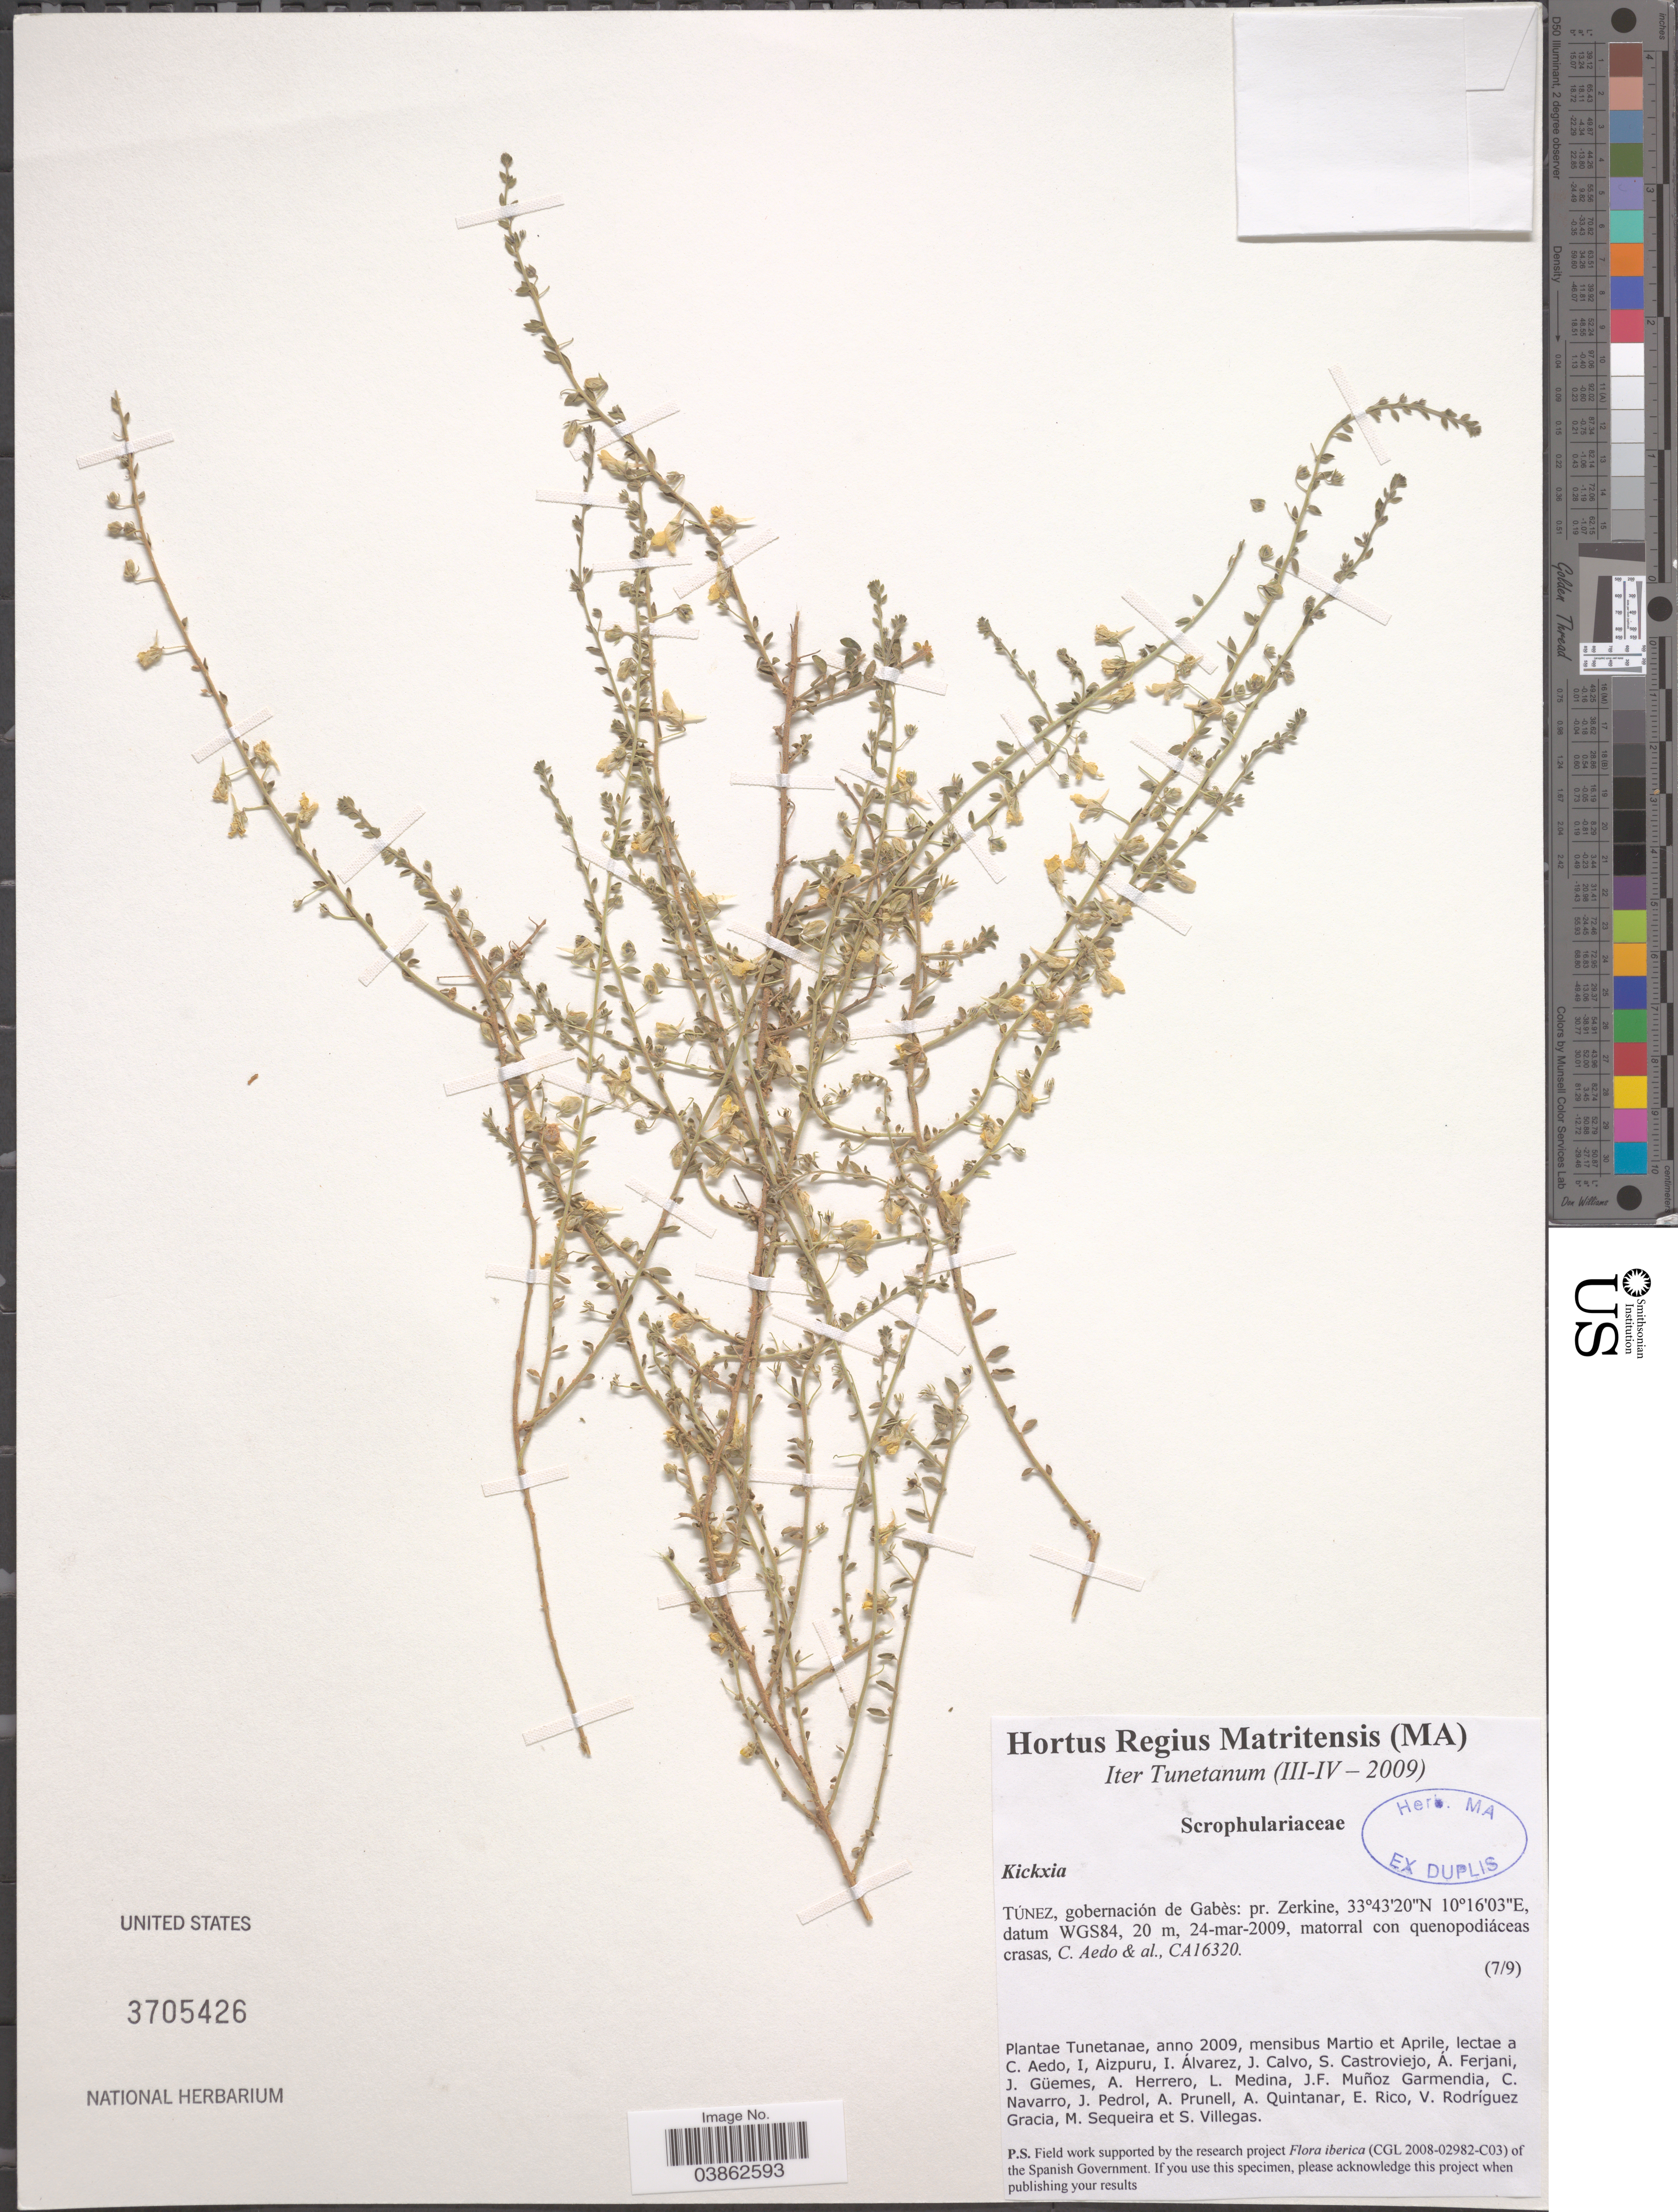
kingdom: Plantae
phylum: Tracheophyta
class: Magnoliopsida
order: Lamiales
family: Plantaginaceae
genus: Elatinoides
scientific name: Elatinoides spuria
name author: (L.) Wettst.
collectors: C. Aedo & et al.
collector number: CA16320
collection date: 2009-03-24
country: Tunisia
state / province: Gabès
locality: Túnez, gobernación de Gabès: pr. Zerkine.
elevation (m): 20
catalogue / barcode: US 3705426